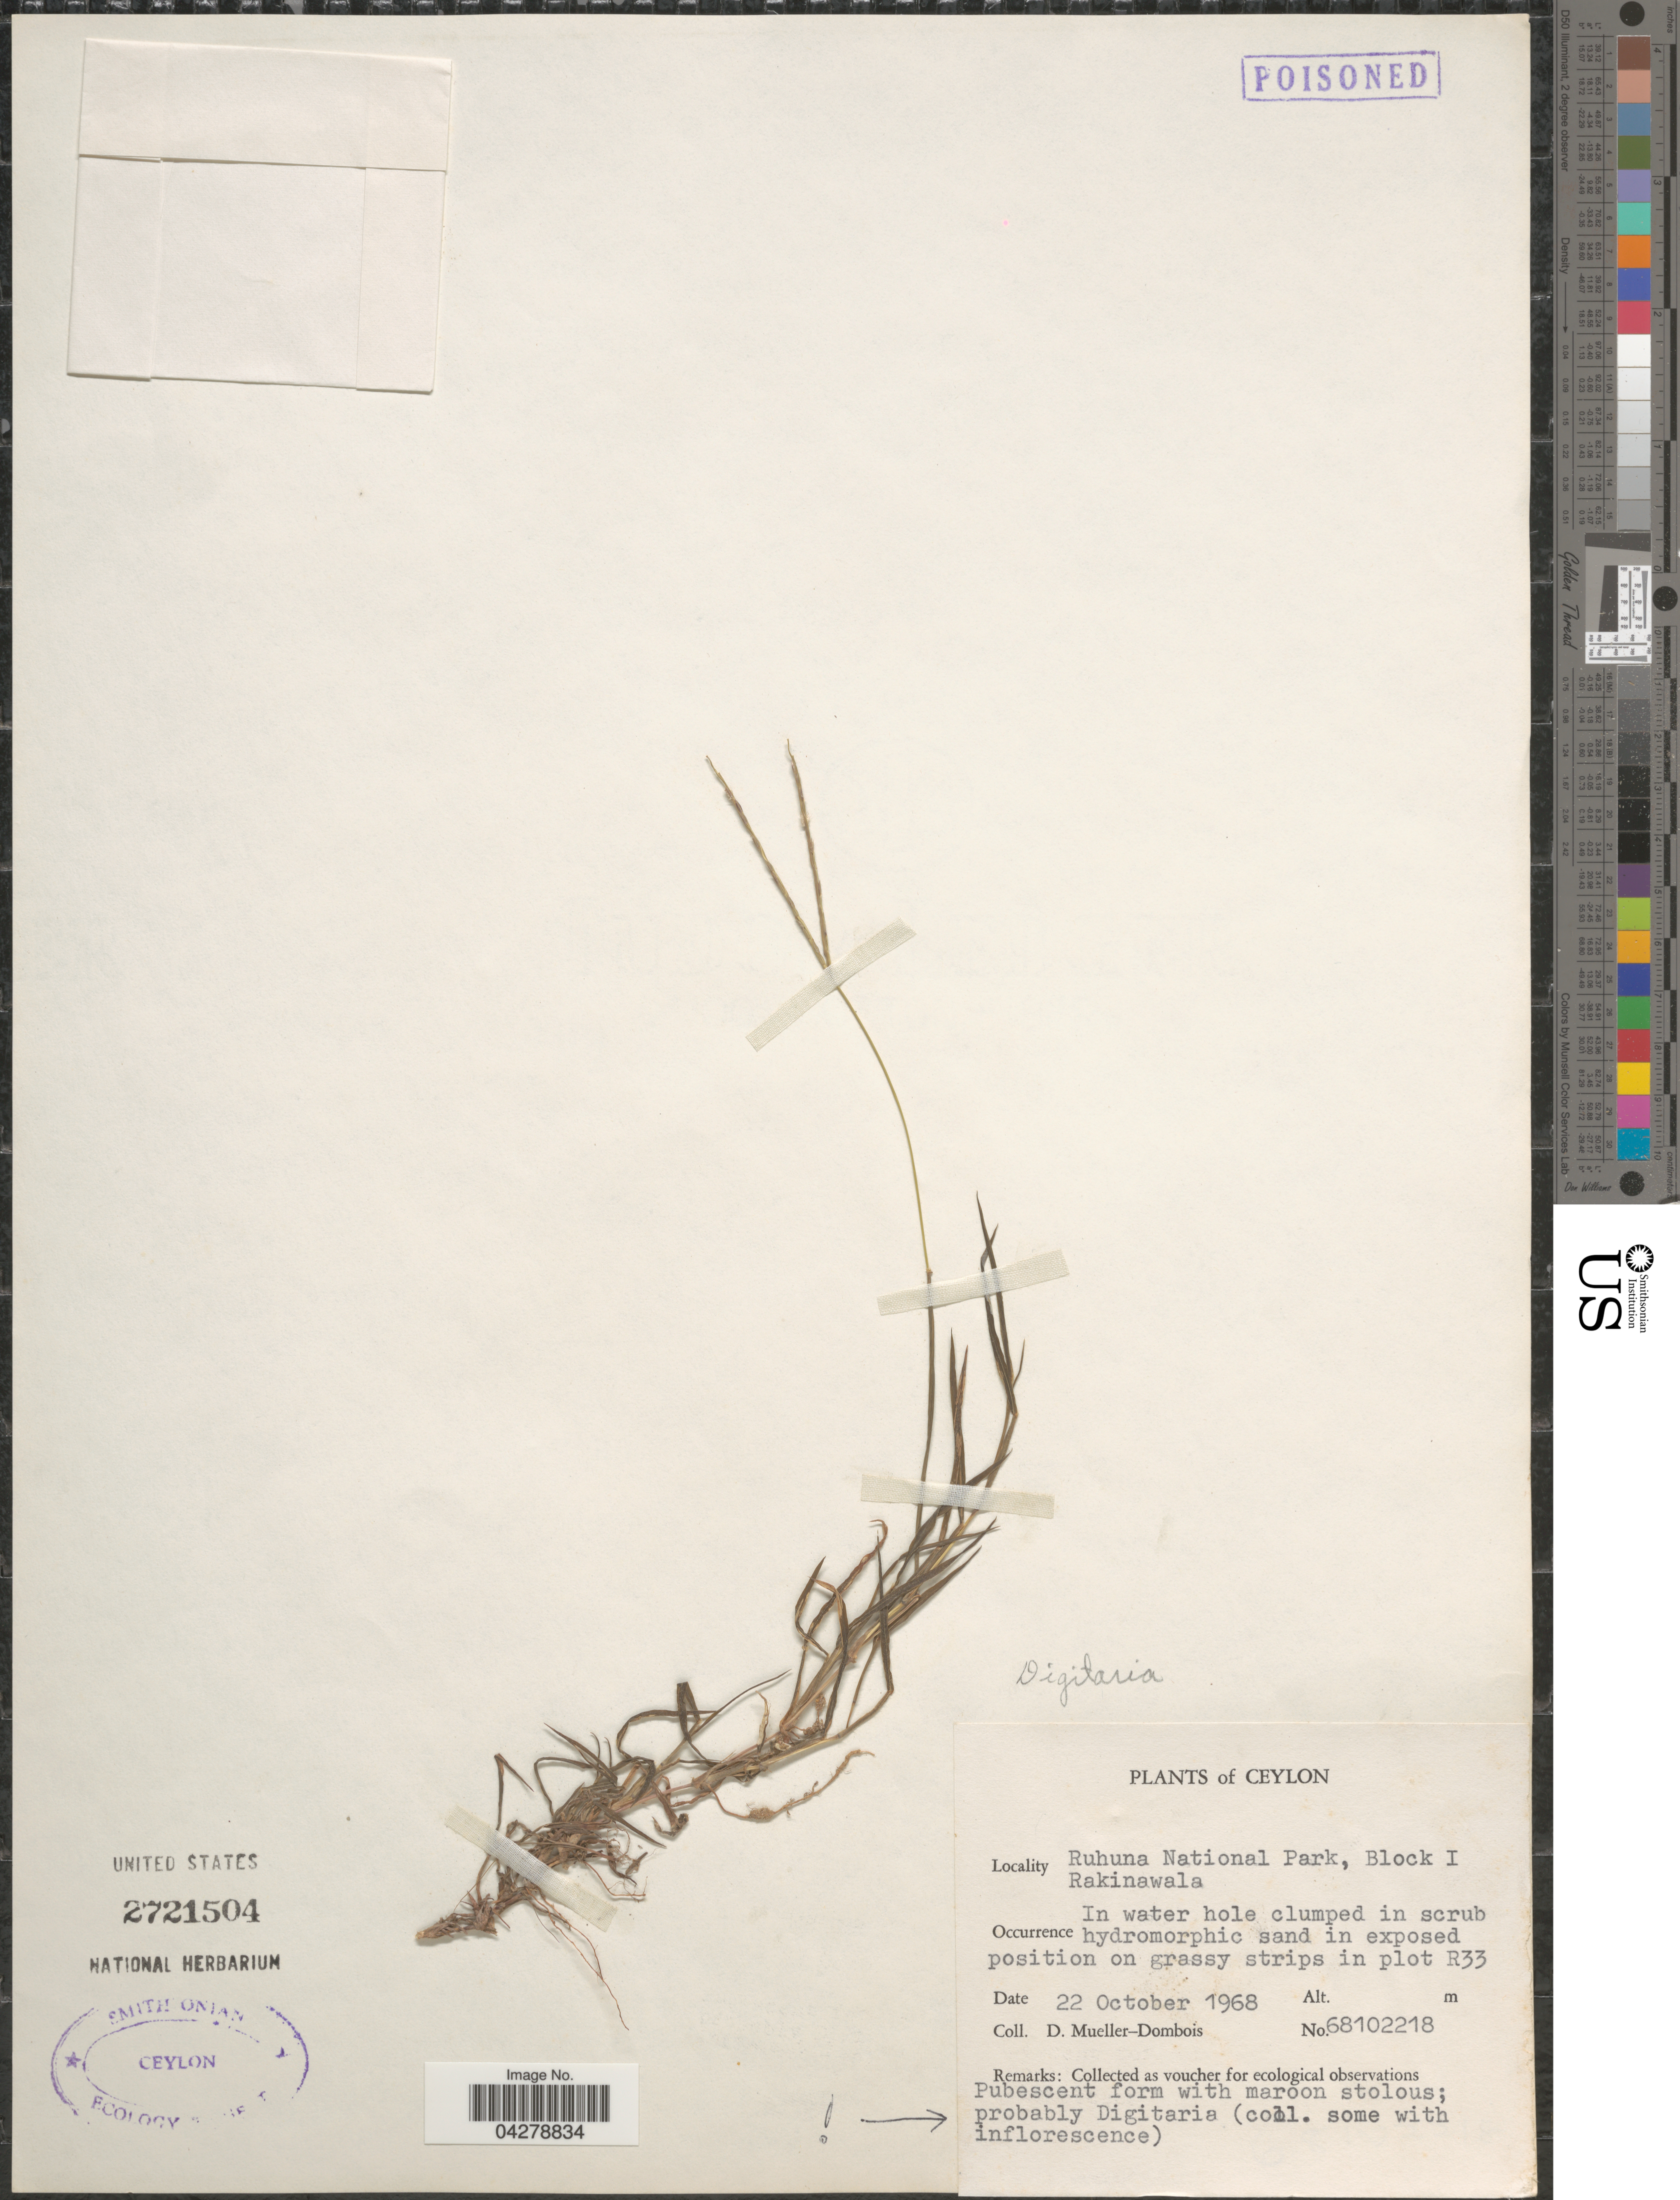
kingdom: Plantae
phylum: Tracheophyta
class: Liliopsida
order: Poales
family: Poaceae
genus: Digitaria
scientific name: Digitaria sp.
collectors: D. Mueller-Dombois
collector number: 68102218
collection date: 1968-10-22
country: Sri Lanka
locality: Ceylon. Ruhuna National Park, Block I Rakinawala. In plot R33.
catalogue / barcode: US 2721504